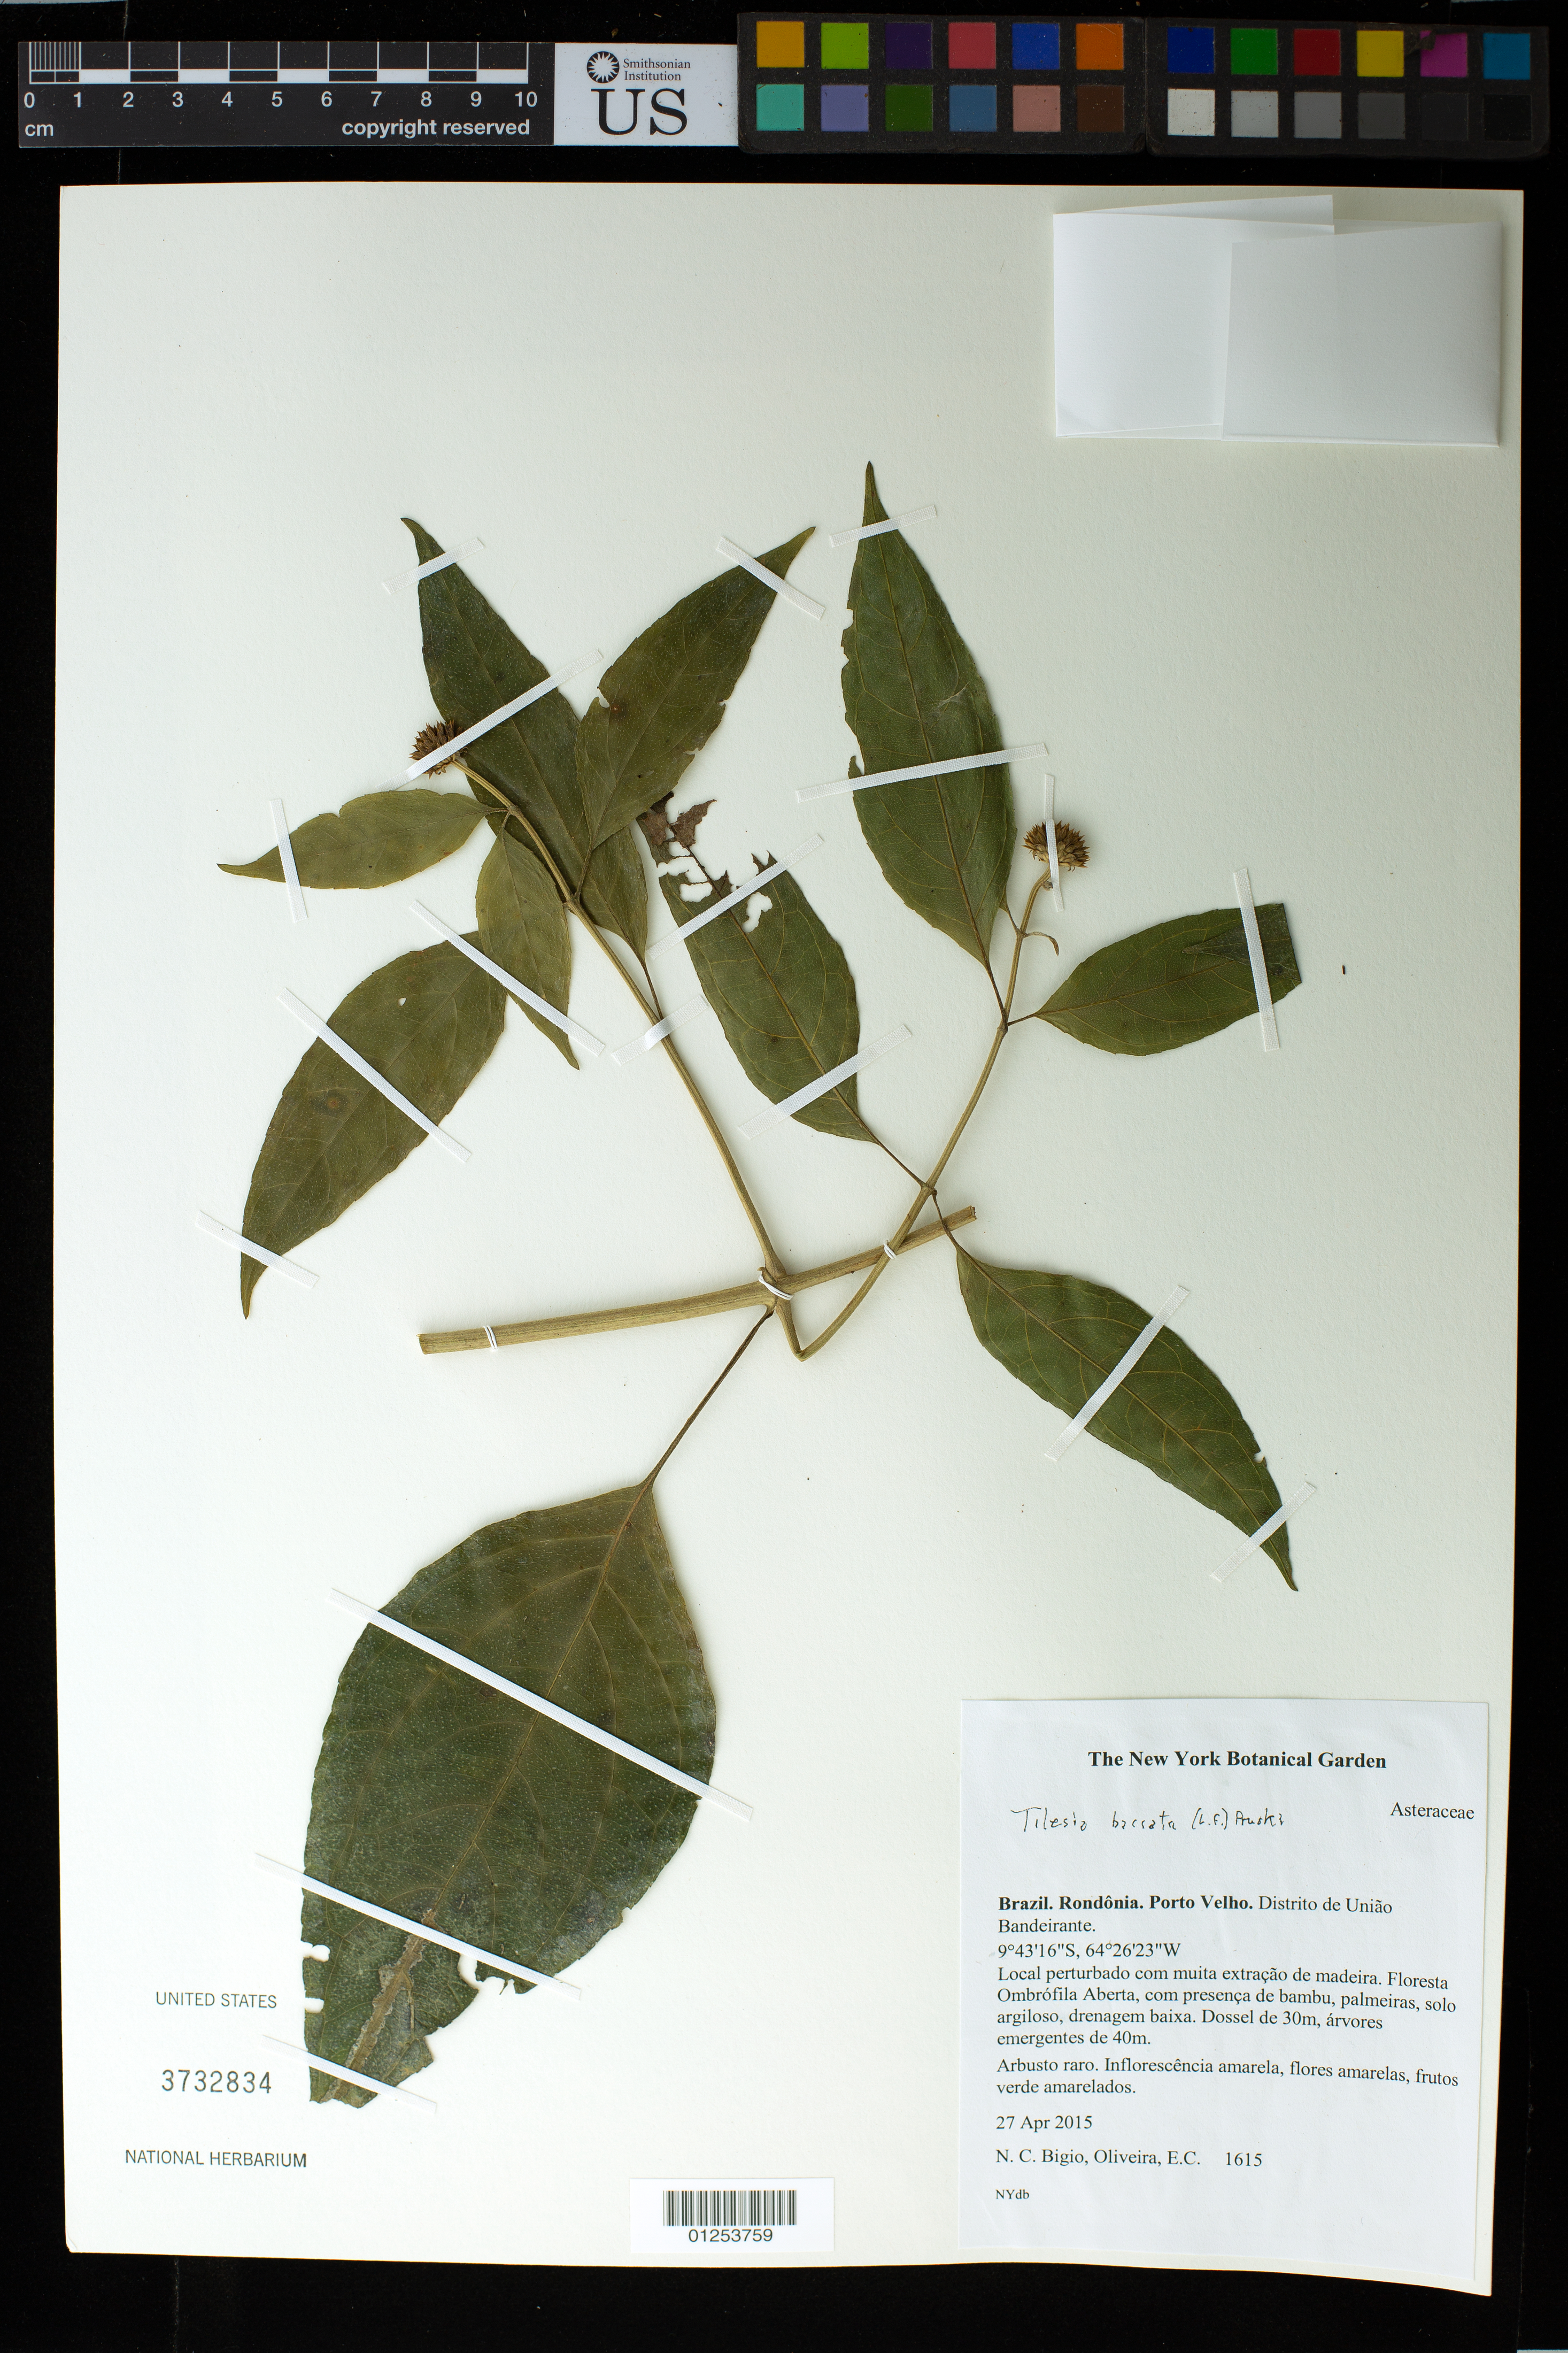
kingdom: Plantae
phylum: Tracheophyta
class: Magnoliopsida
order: Asterales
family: Asteraceae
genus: Tilesia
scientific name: Tilesia baccata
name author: (L.) Pruski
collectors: N. C. Bigio & E. Oliveira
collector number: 1615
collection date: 2015-04-27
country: Brazil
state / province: Rondônia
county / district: Pôrto Velho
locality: Distrito de Uniao Bandeirante.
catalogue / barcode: US 3732834